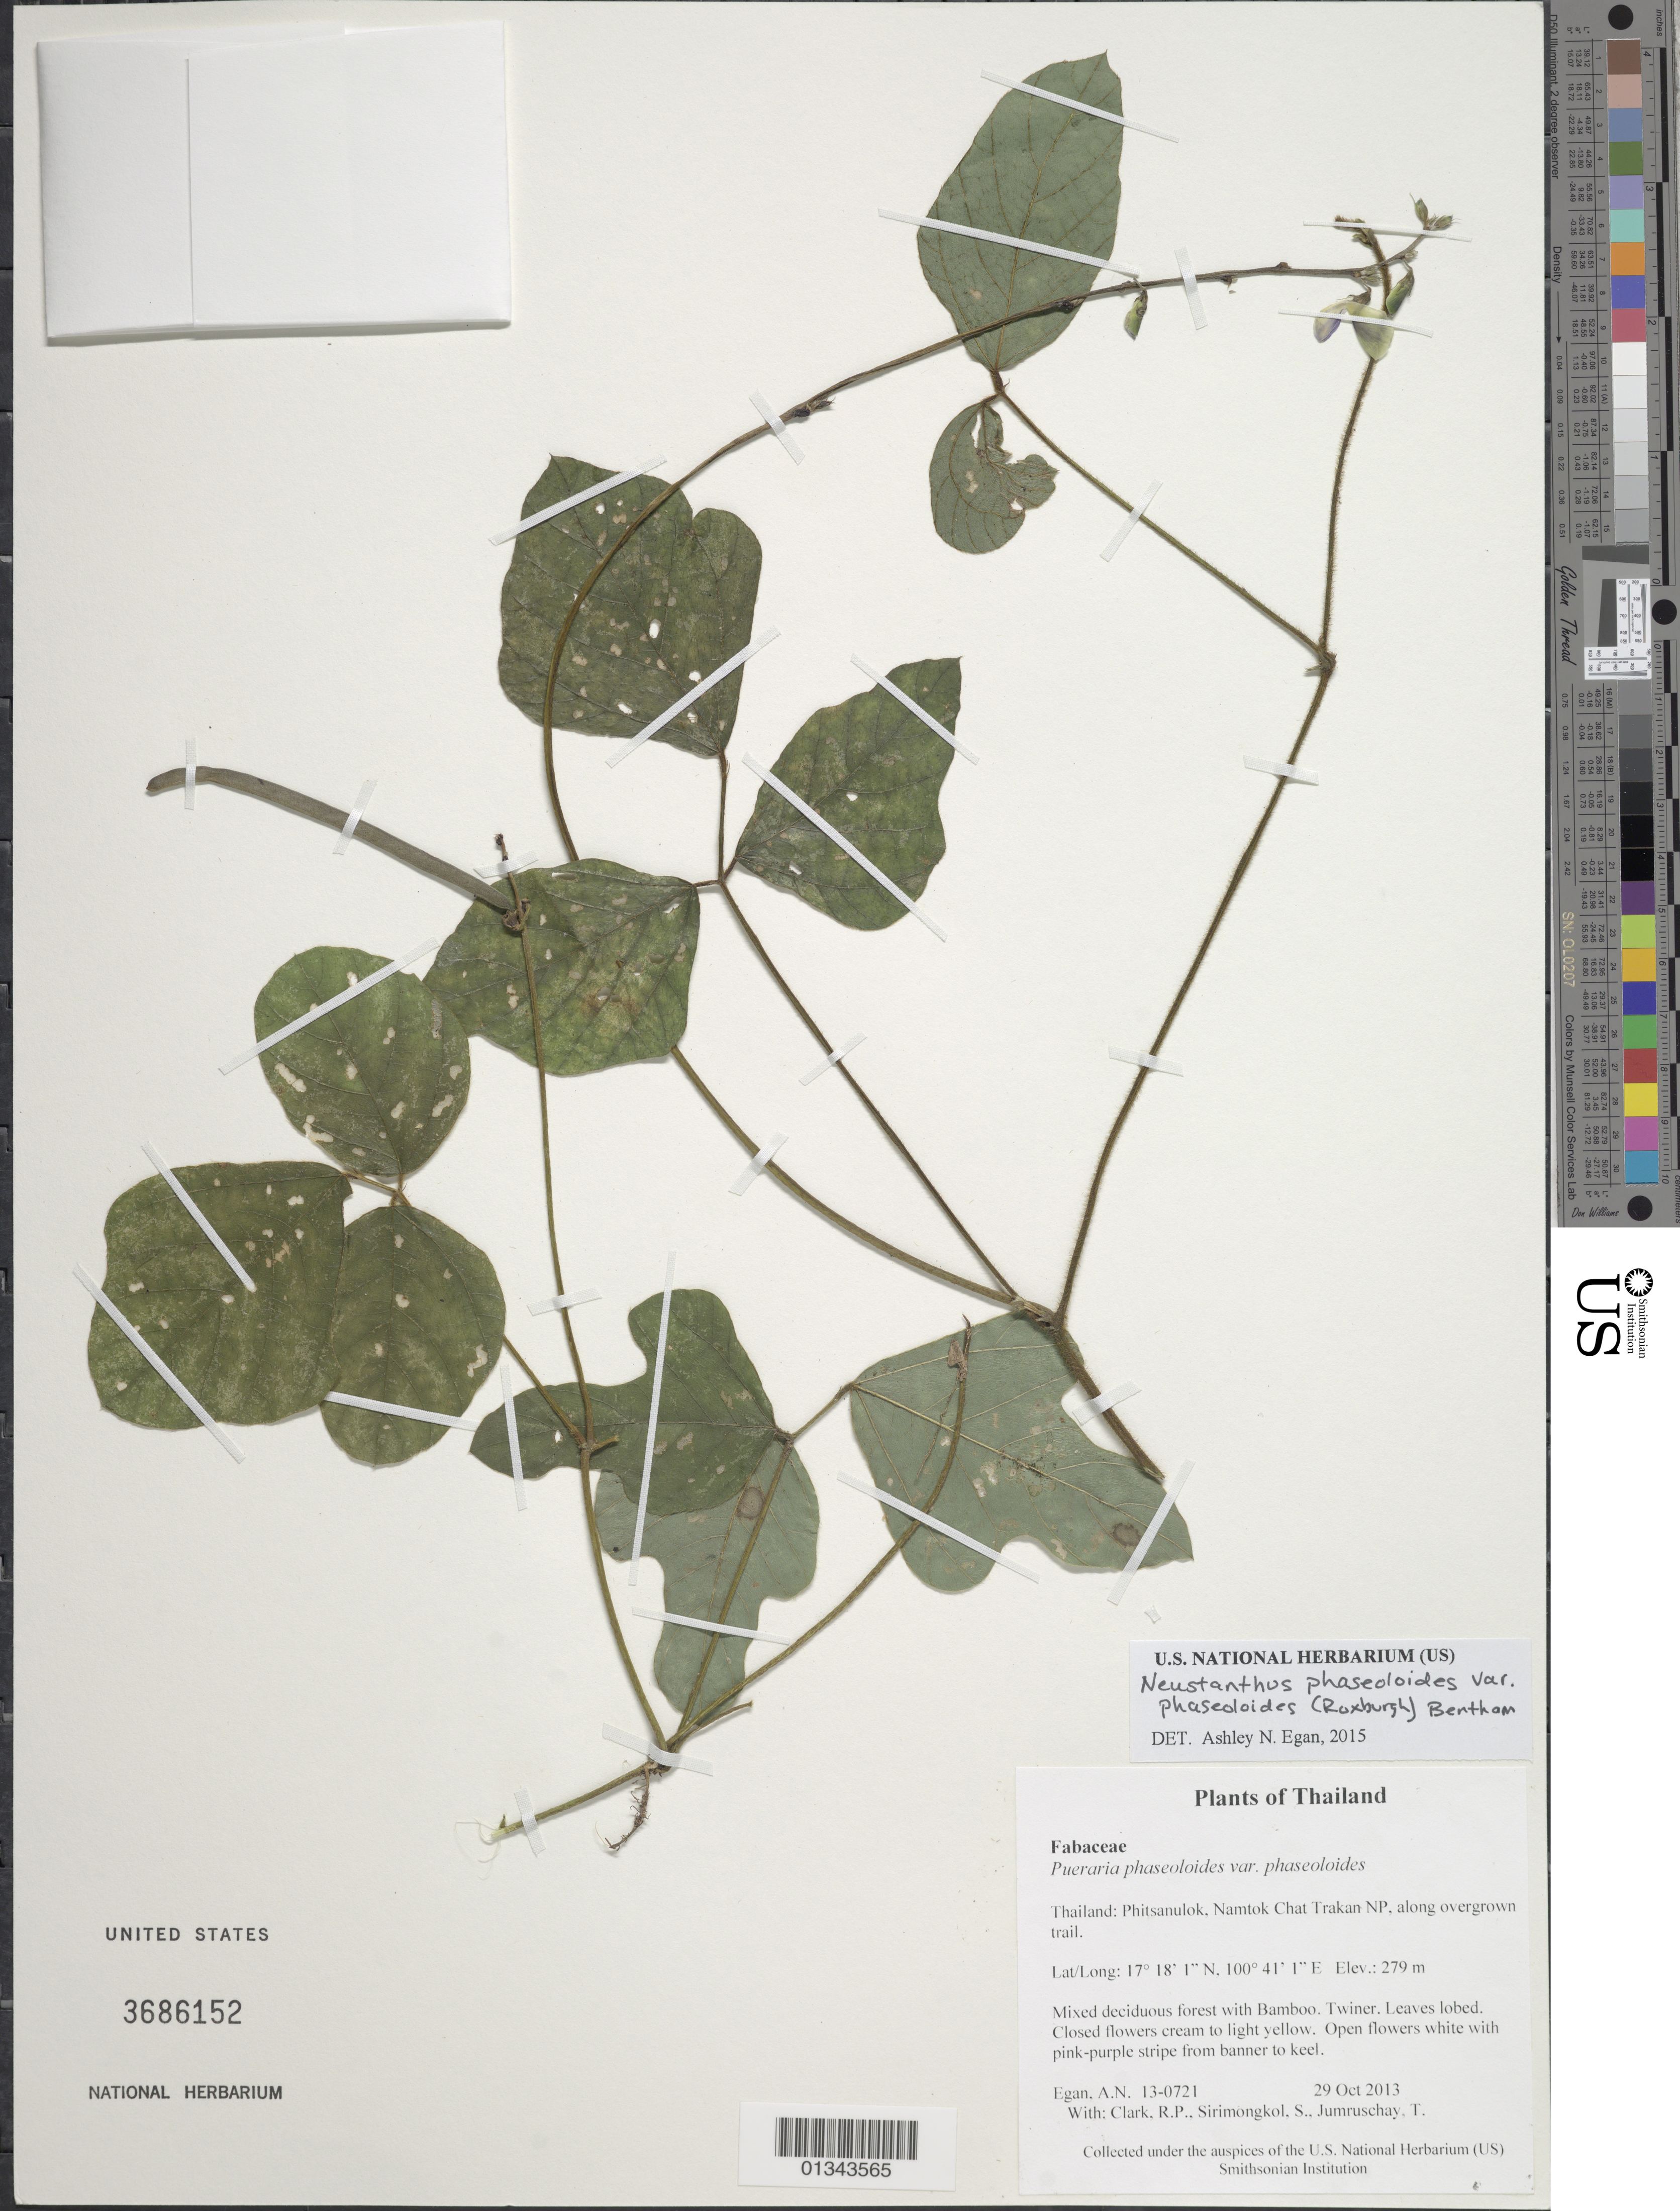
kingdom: Plantae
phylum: Tracheophyta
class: Magnoliopsida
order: Fabales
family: Fabaceae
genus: Neustanthus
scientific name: Neustanthus phaseoloides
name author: (Roxb.) Benth.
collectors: A. N. Egan, R. P. Clark, S. Sirimongkol & T. Jumruschay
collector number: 13-0721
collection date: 2013-10-29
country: Thailand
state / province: Phitsanulok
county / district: Chat Trakan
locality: Namtok Chat Trakan NP, along overgrown trail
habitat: Mixed deciduous forest with Bamboo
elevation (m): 279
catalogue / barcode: US 3686152